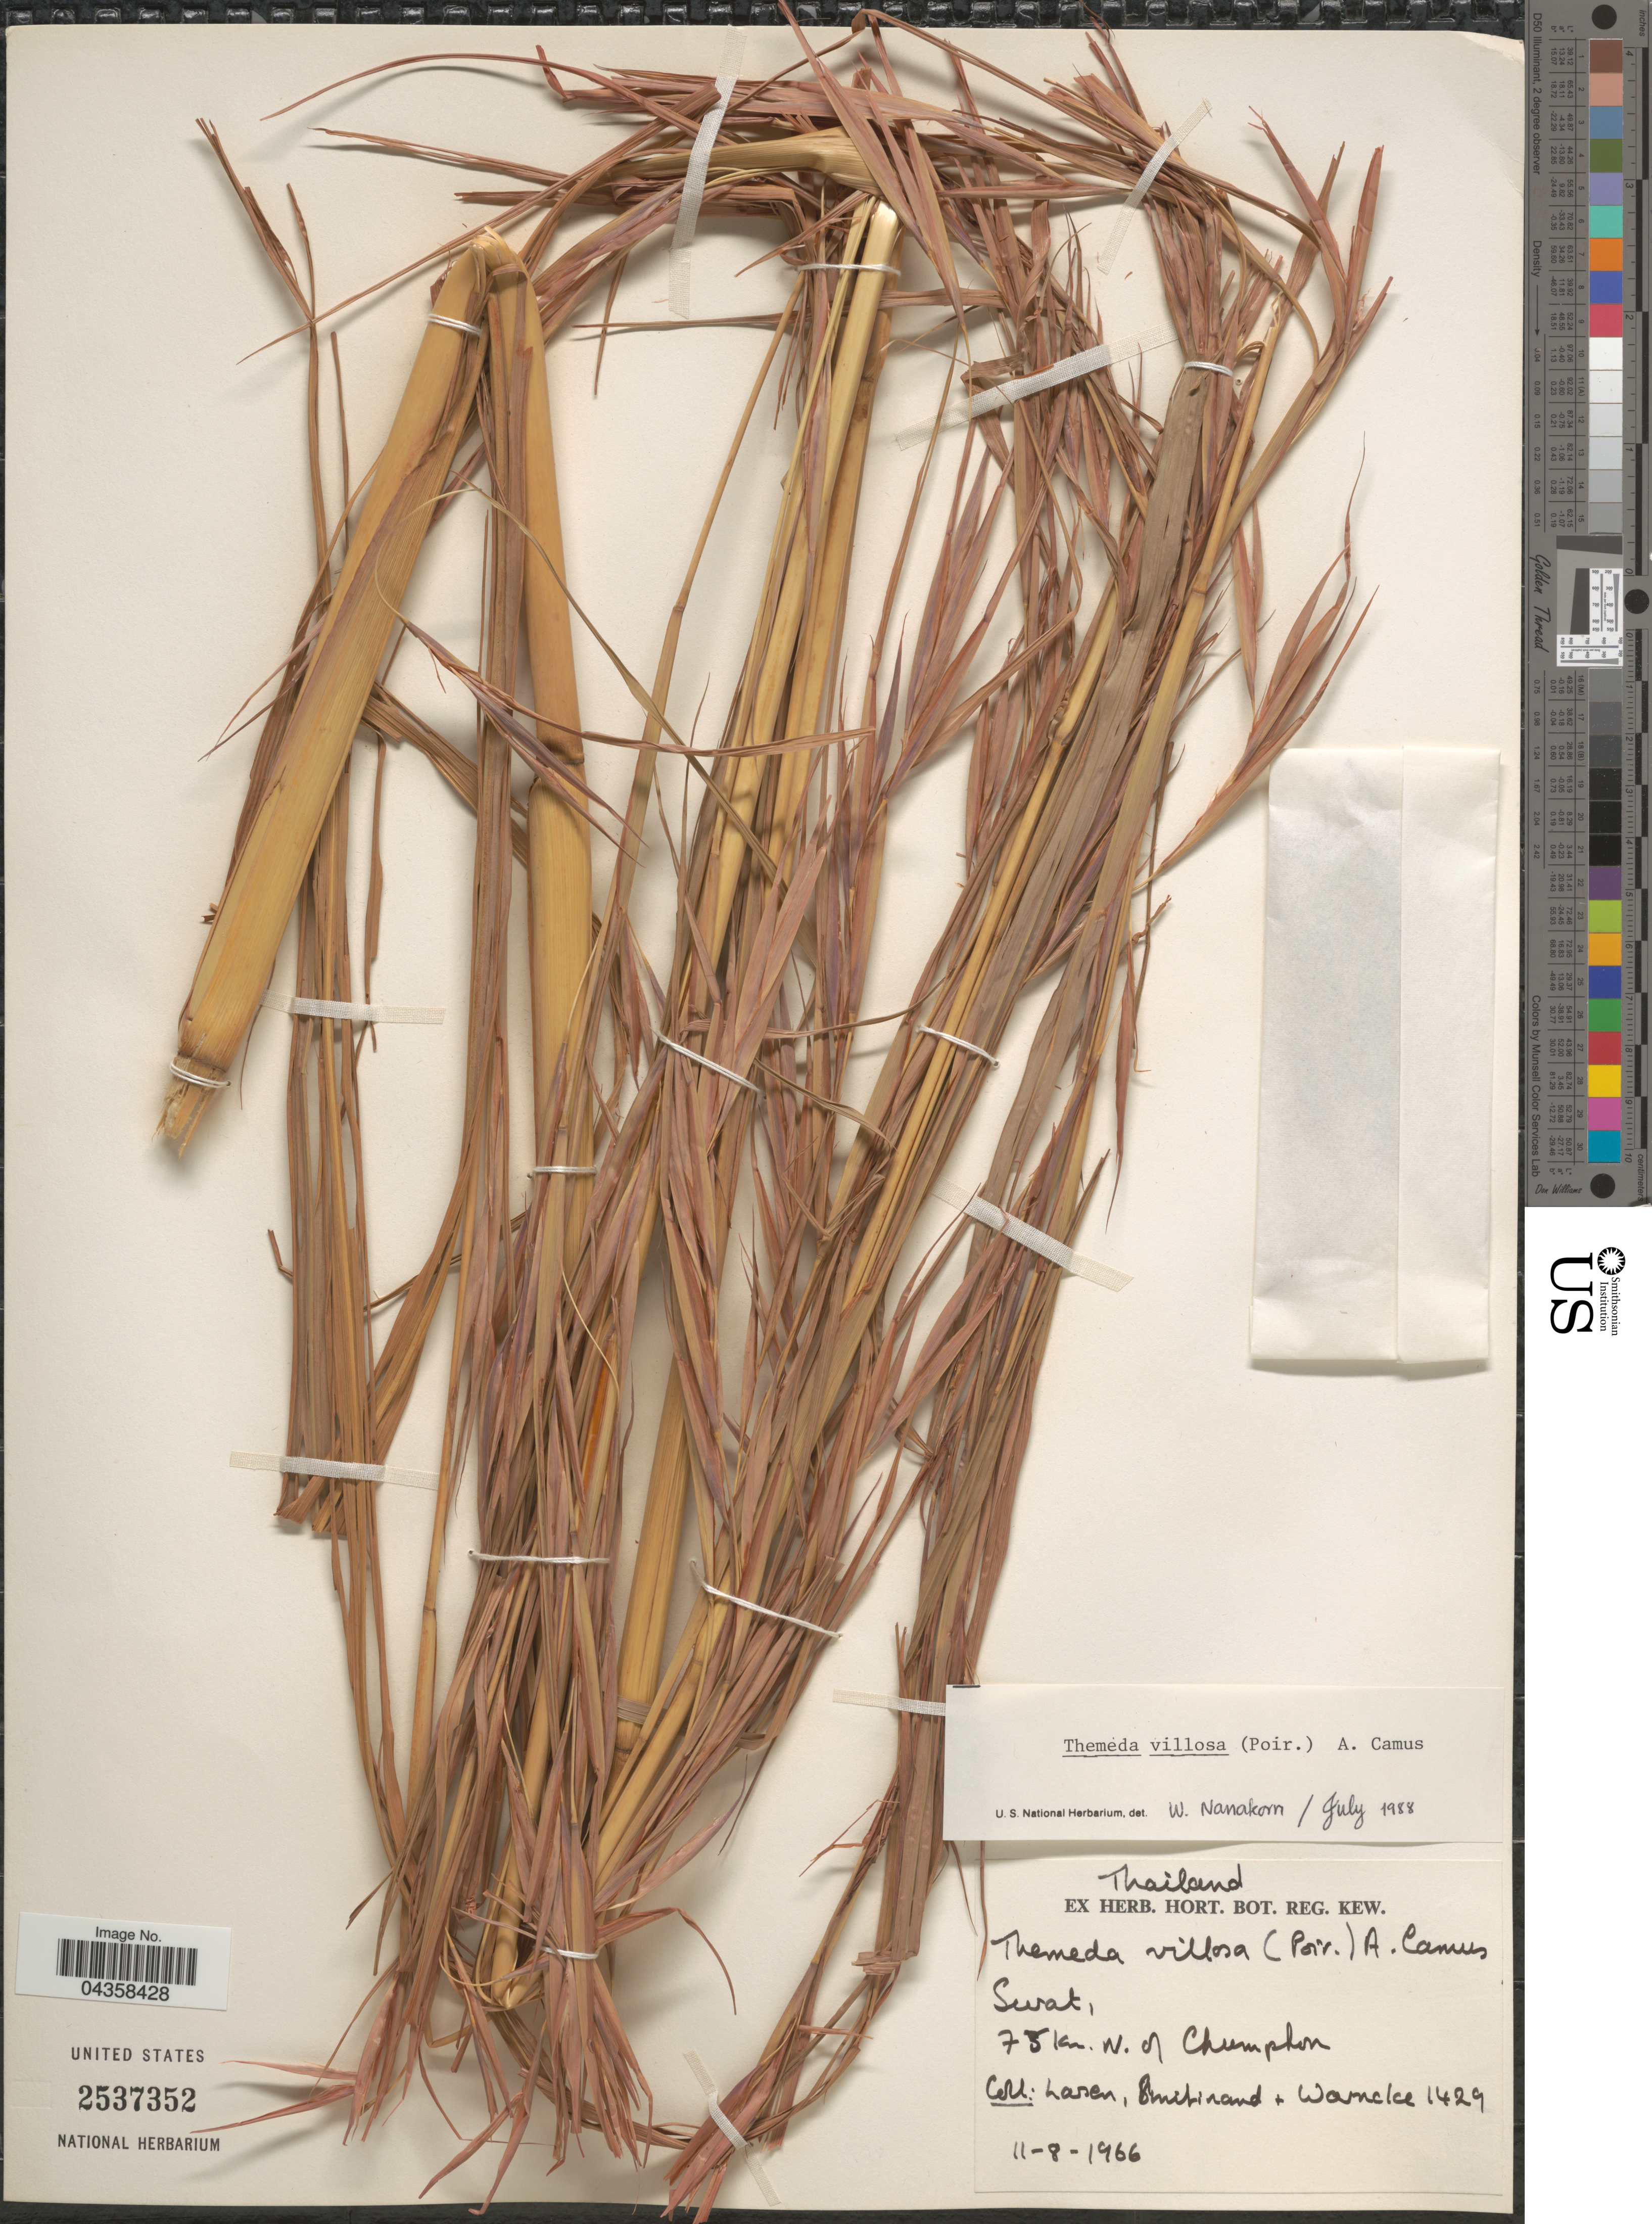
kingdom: Plantae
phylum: Tracheophyta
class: Liliopsida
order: Poales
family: Poaceae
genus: Themeda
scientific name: Themeda villosa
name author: (Lam.) A. Camus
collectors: -. Larsen, Smitinand & -. Warncke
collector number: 1429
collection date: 1966-08-11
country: Thailand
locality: Swat, 75 Km. N. of Chumphon.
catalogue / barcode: US 2537352